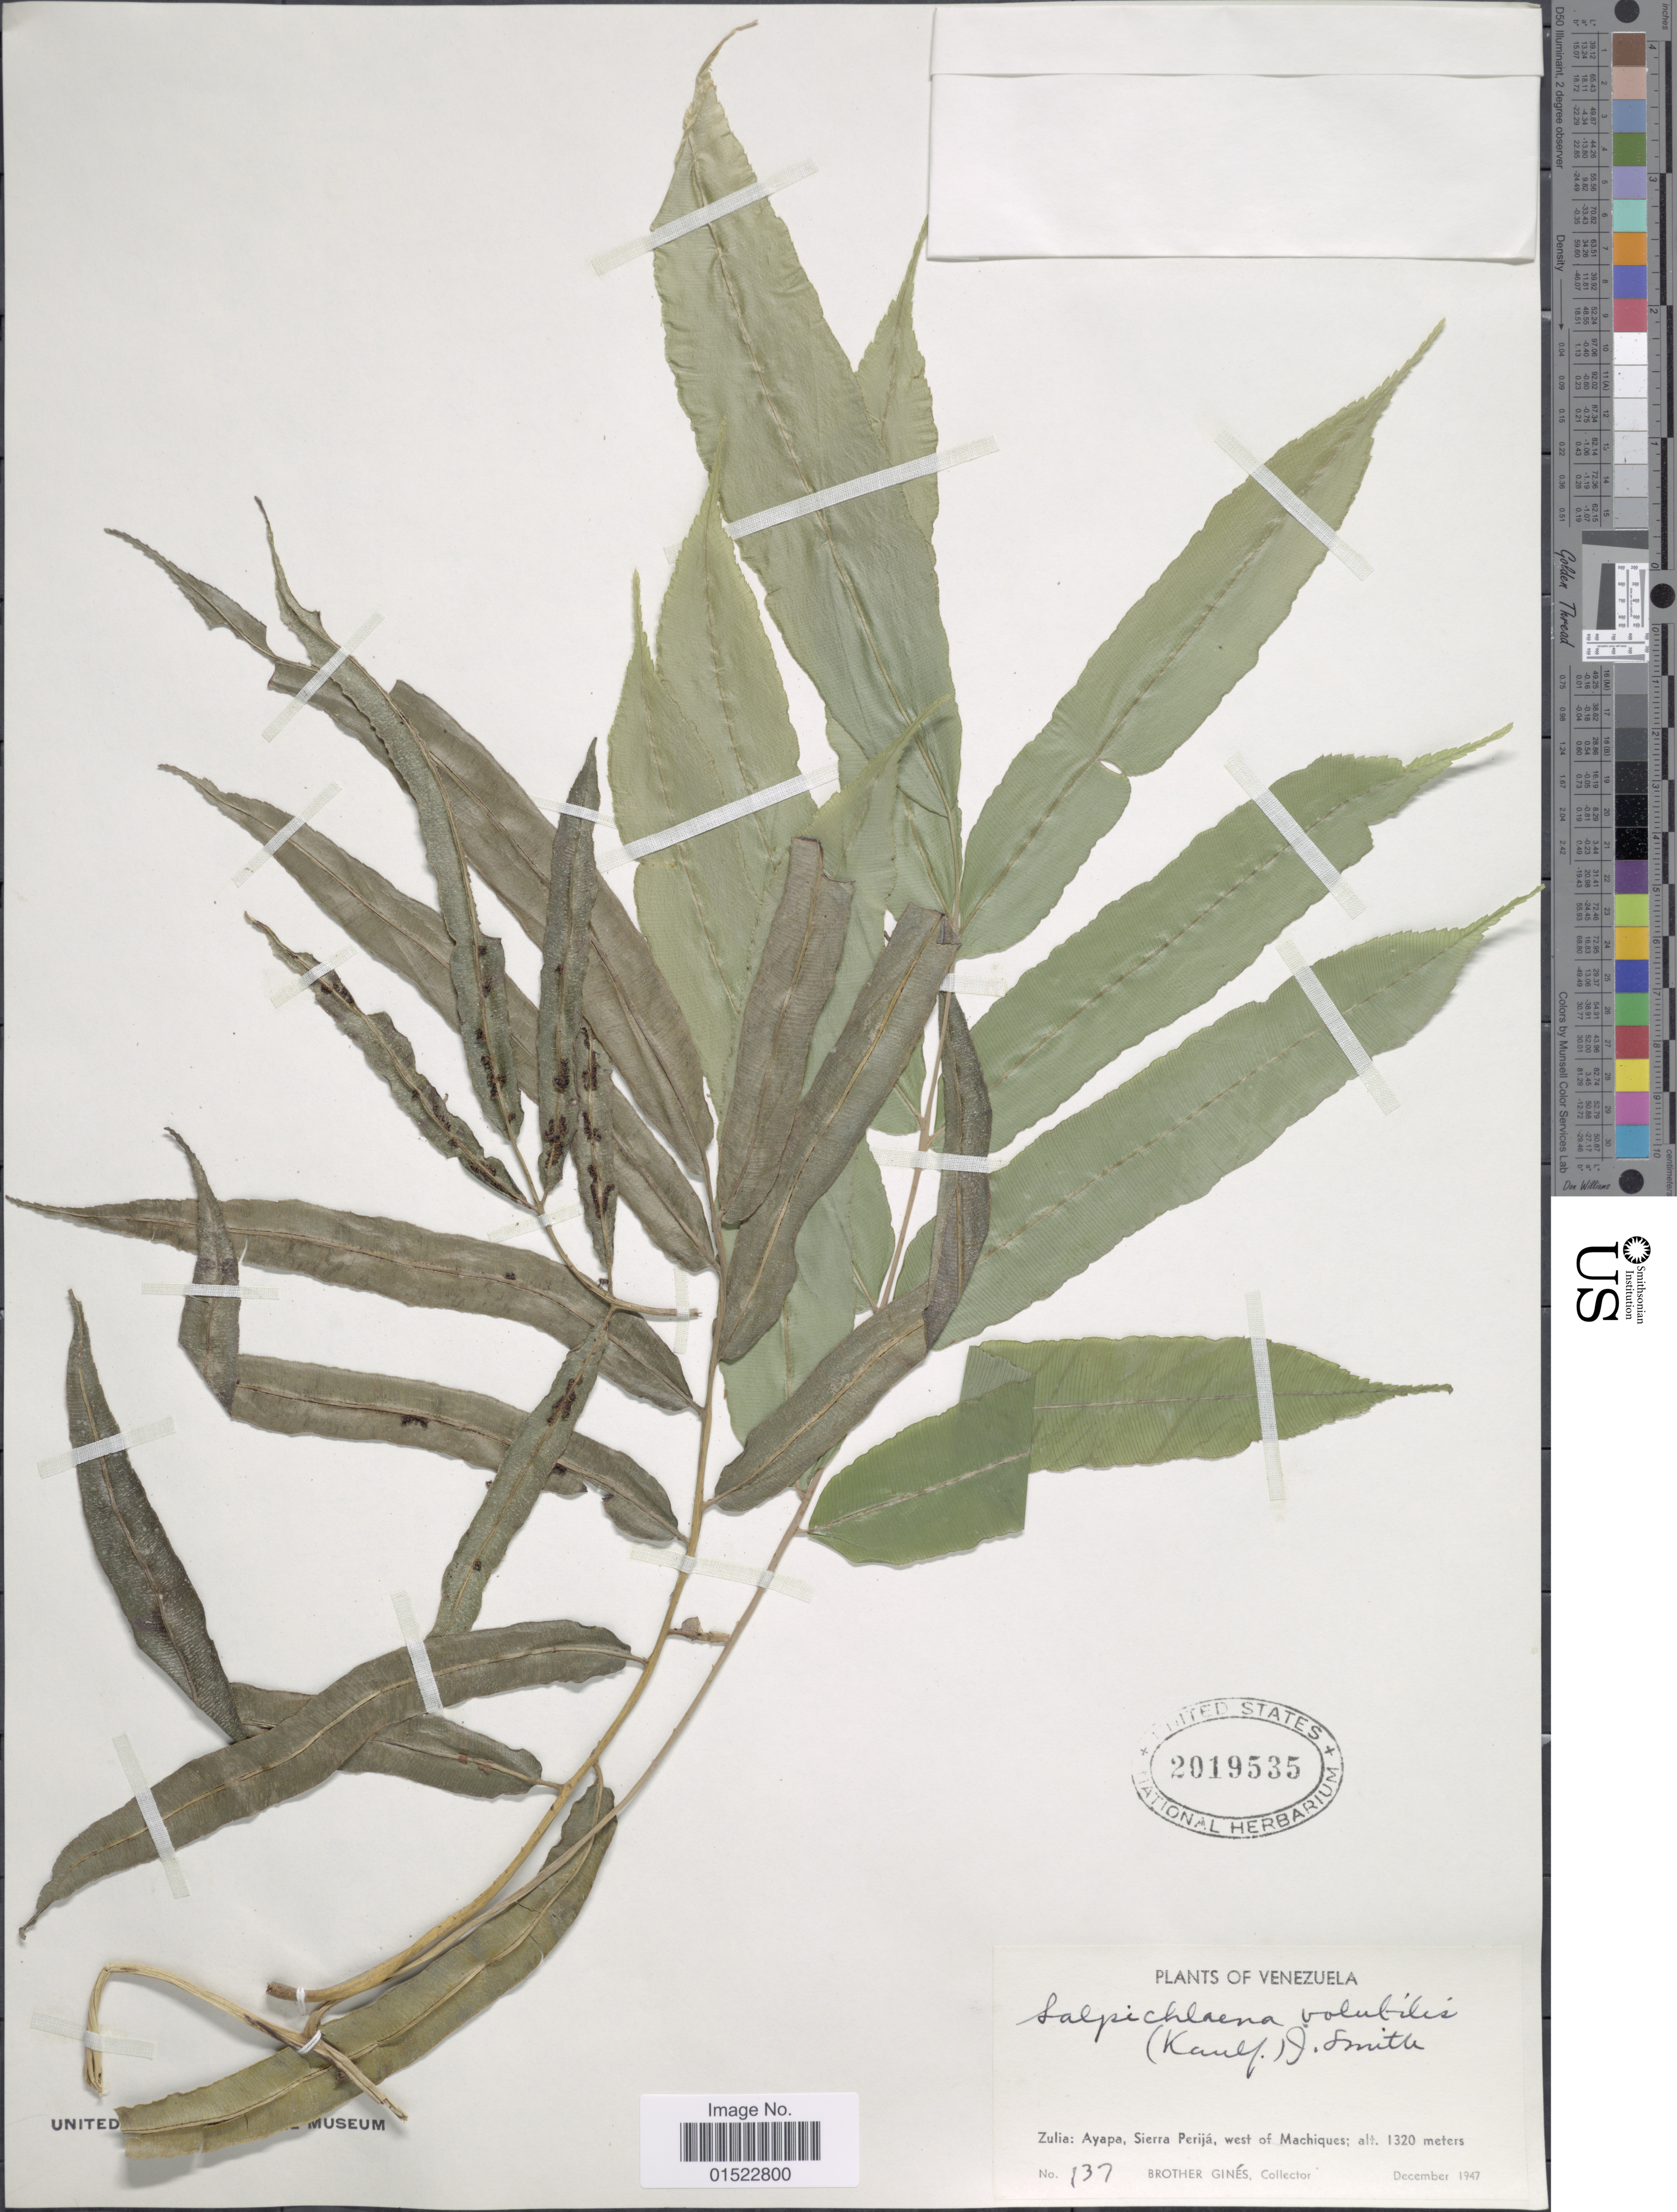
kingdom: Plantae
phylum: Tracheophyta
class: Polypodiopsida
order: Polypodiales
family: Blechnaceae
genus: Salpichlaena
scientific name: Salpichlaena volubilis subsp. volubilis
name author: (Kaulf.) J. Sm.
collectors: Bro. Gines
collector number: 137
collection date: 1947-12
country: Venezuela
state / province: Zulia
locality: Ayapa, Sierra Perija, west of Machiques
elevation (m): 1320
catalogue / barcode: US 2019535